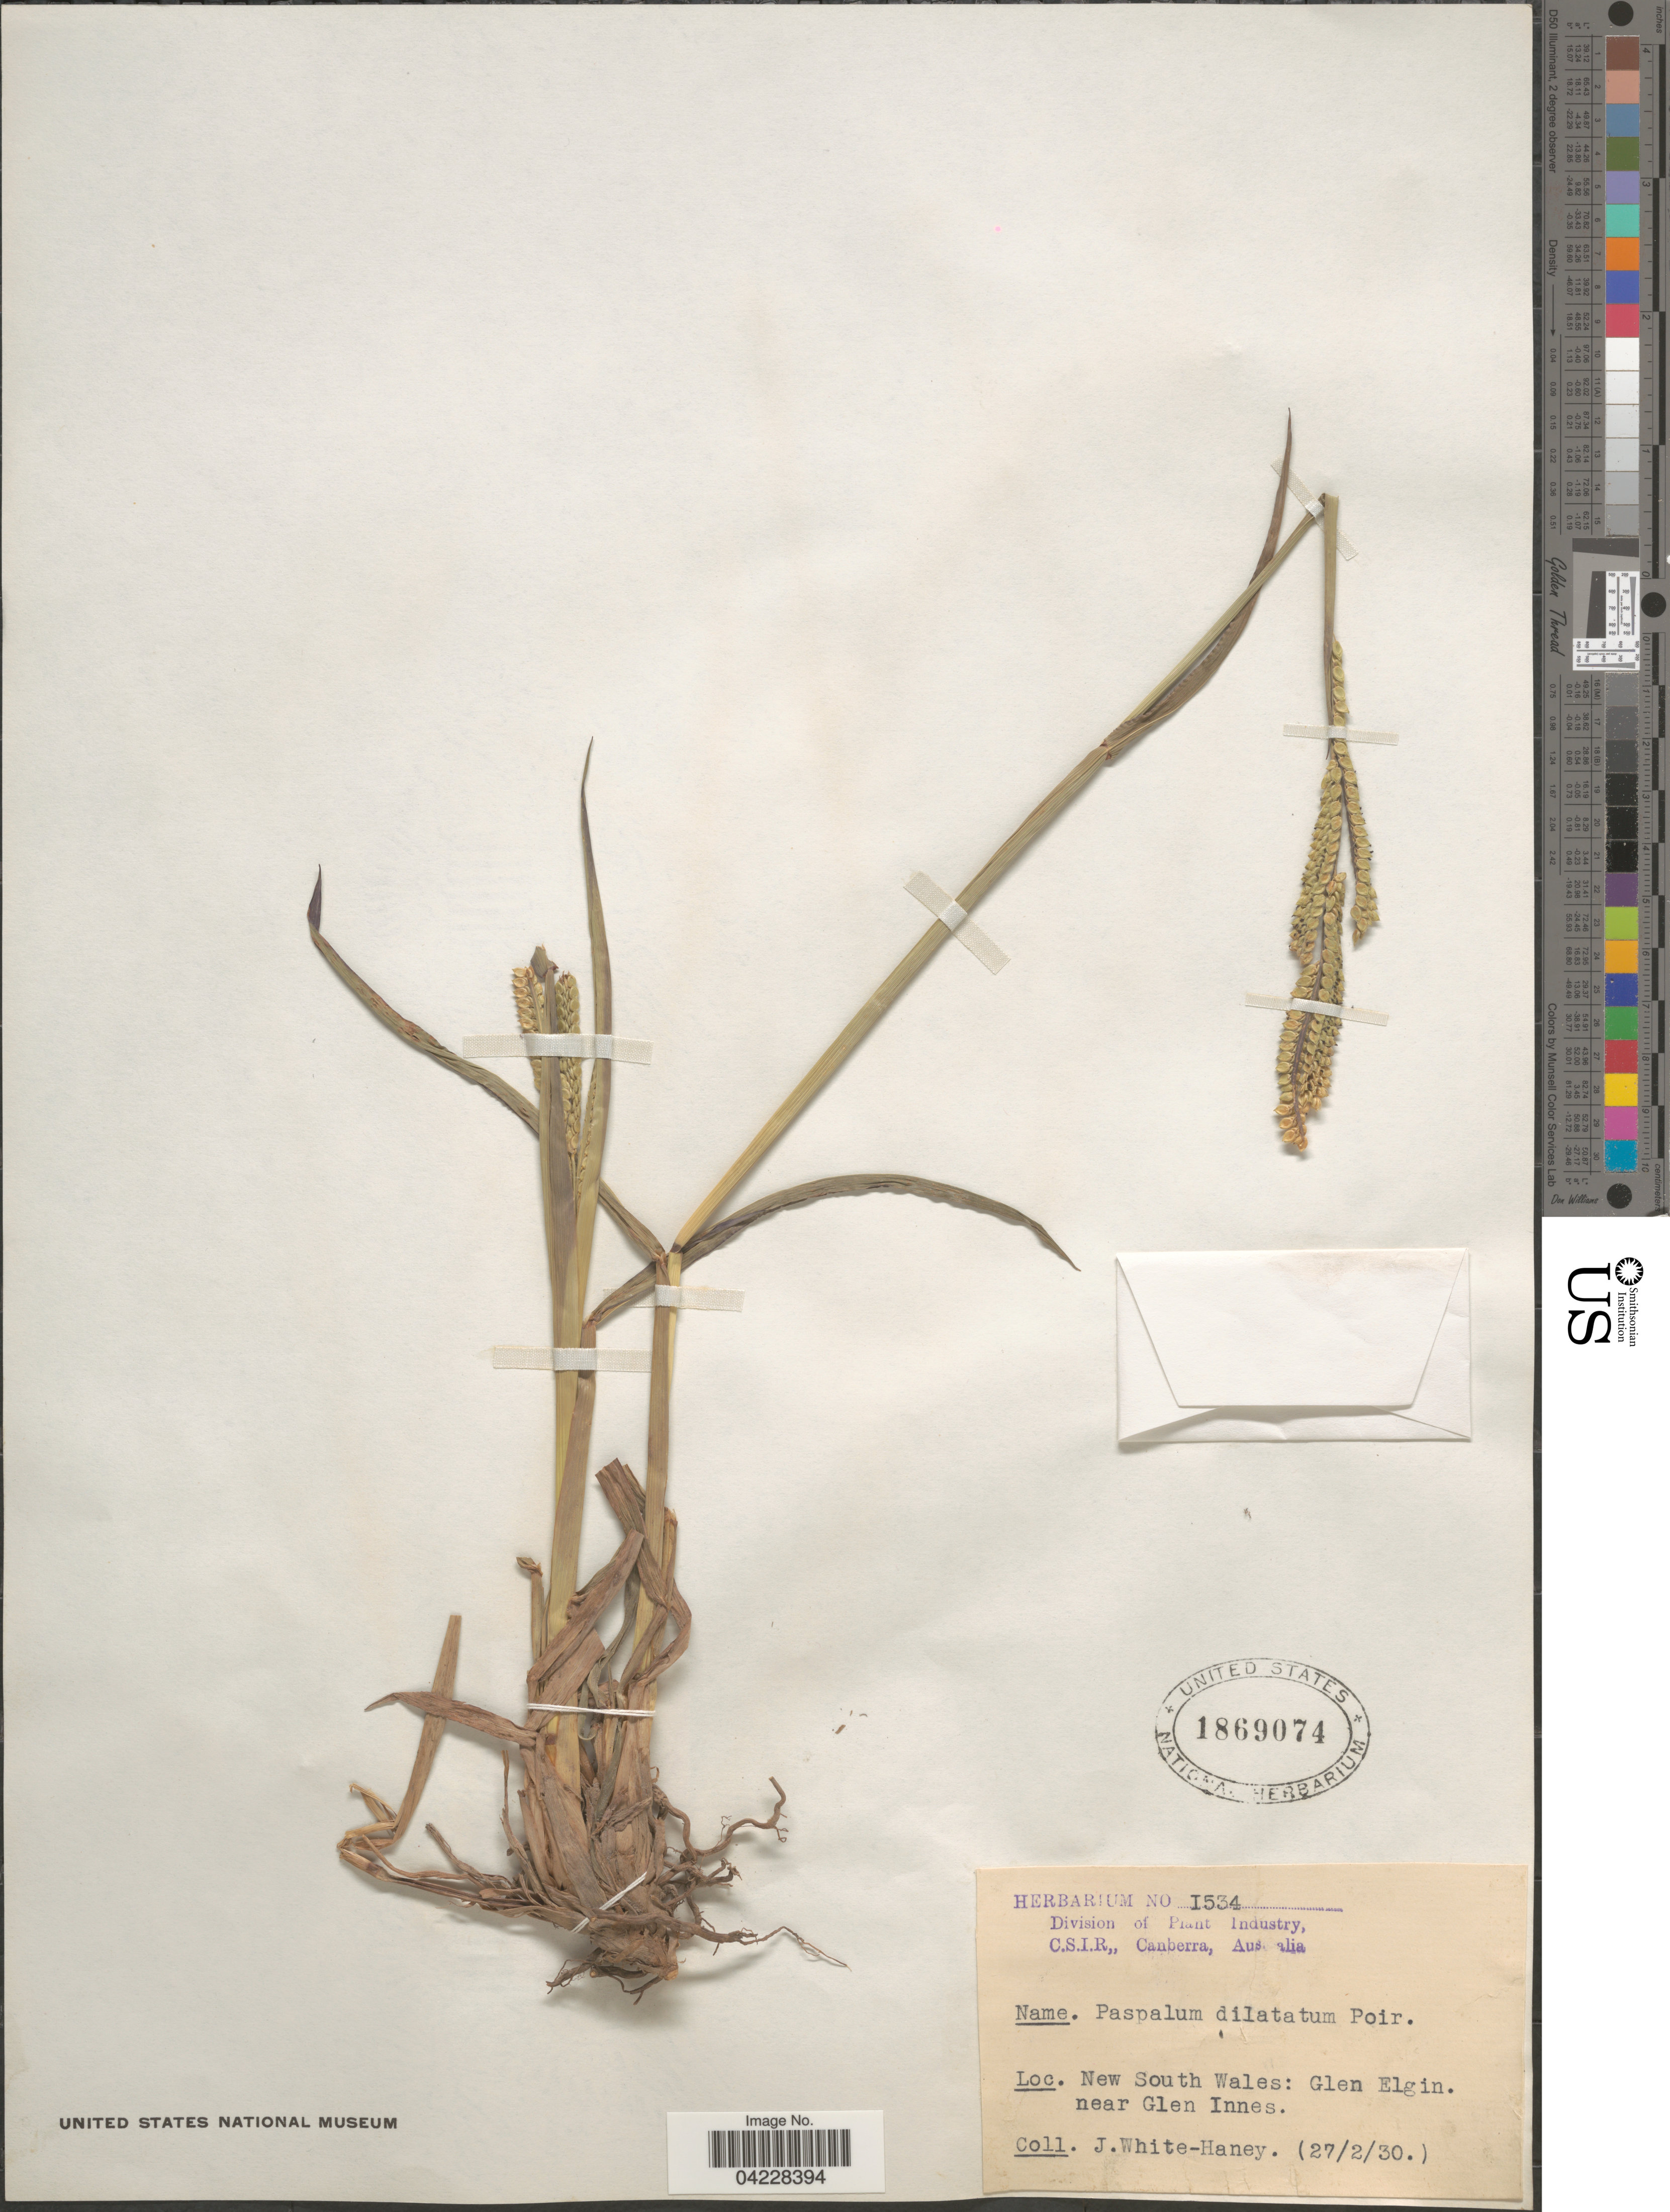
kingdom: Plantae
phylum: Tracheophyta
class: Liliopsida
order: Poales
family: Poaceae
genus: Paspalum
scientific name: Paspalum dilatatum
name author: Poir.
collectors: White-Haney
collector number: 1534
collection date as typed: Transcribed d/m/y: 27/2/30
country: Australia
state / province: New South Wales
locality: Glen Elgin. Near Glen Innes.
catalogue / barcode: US 1869074